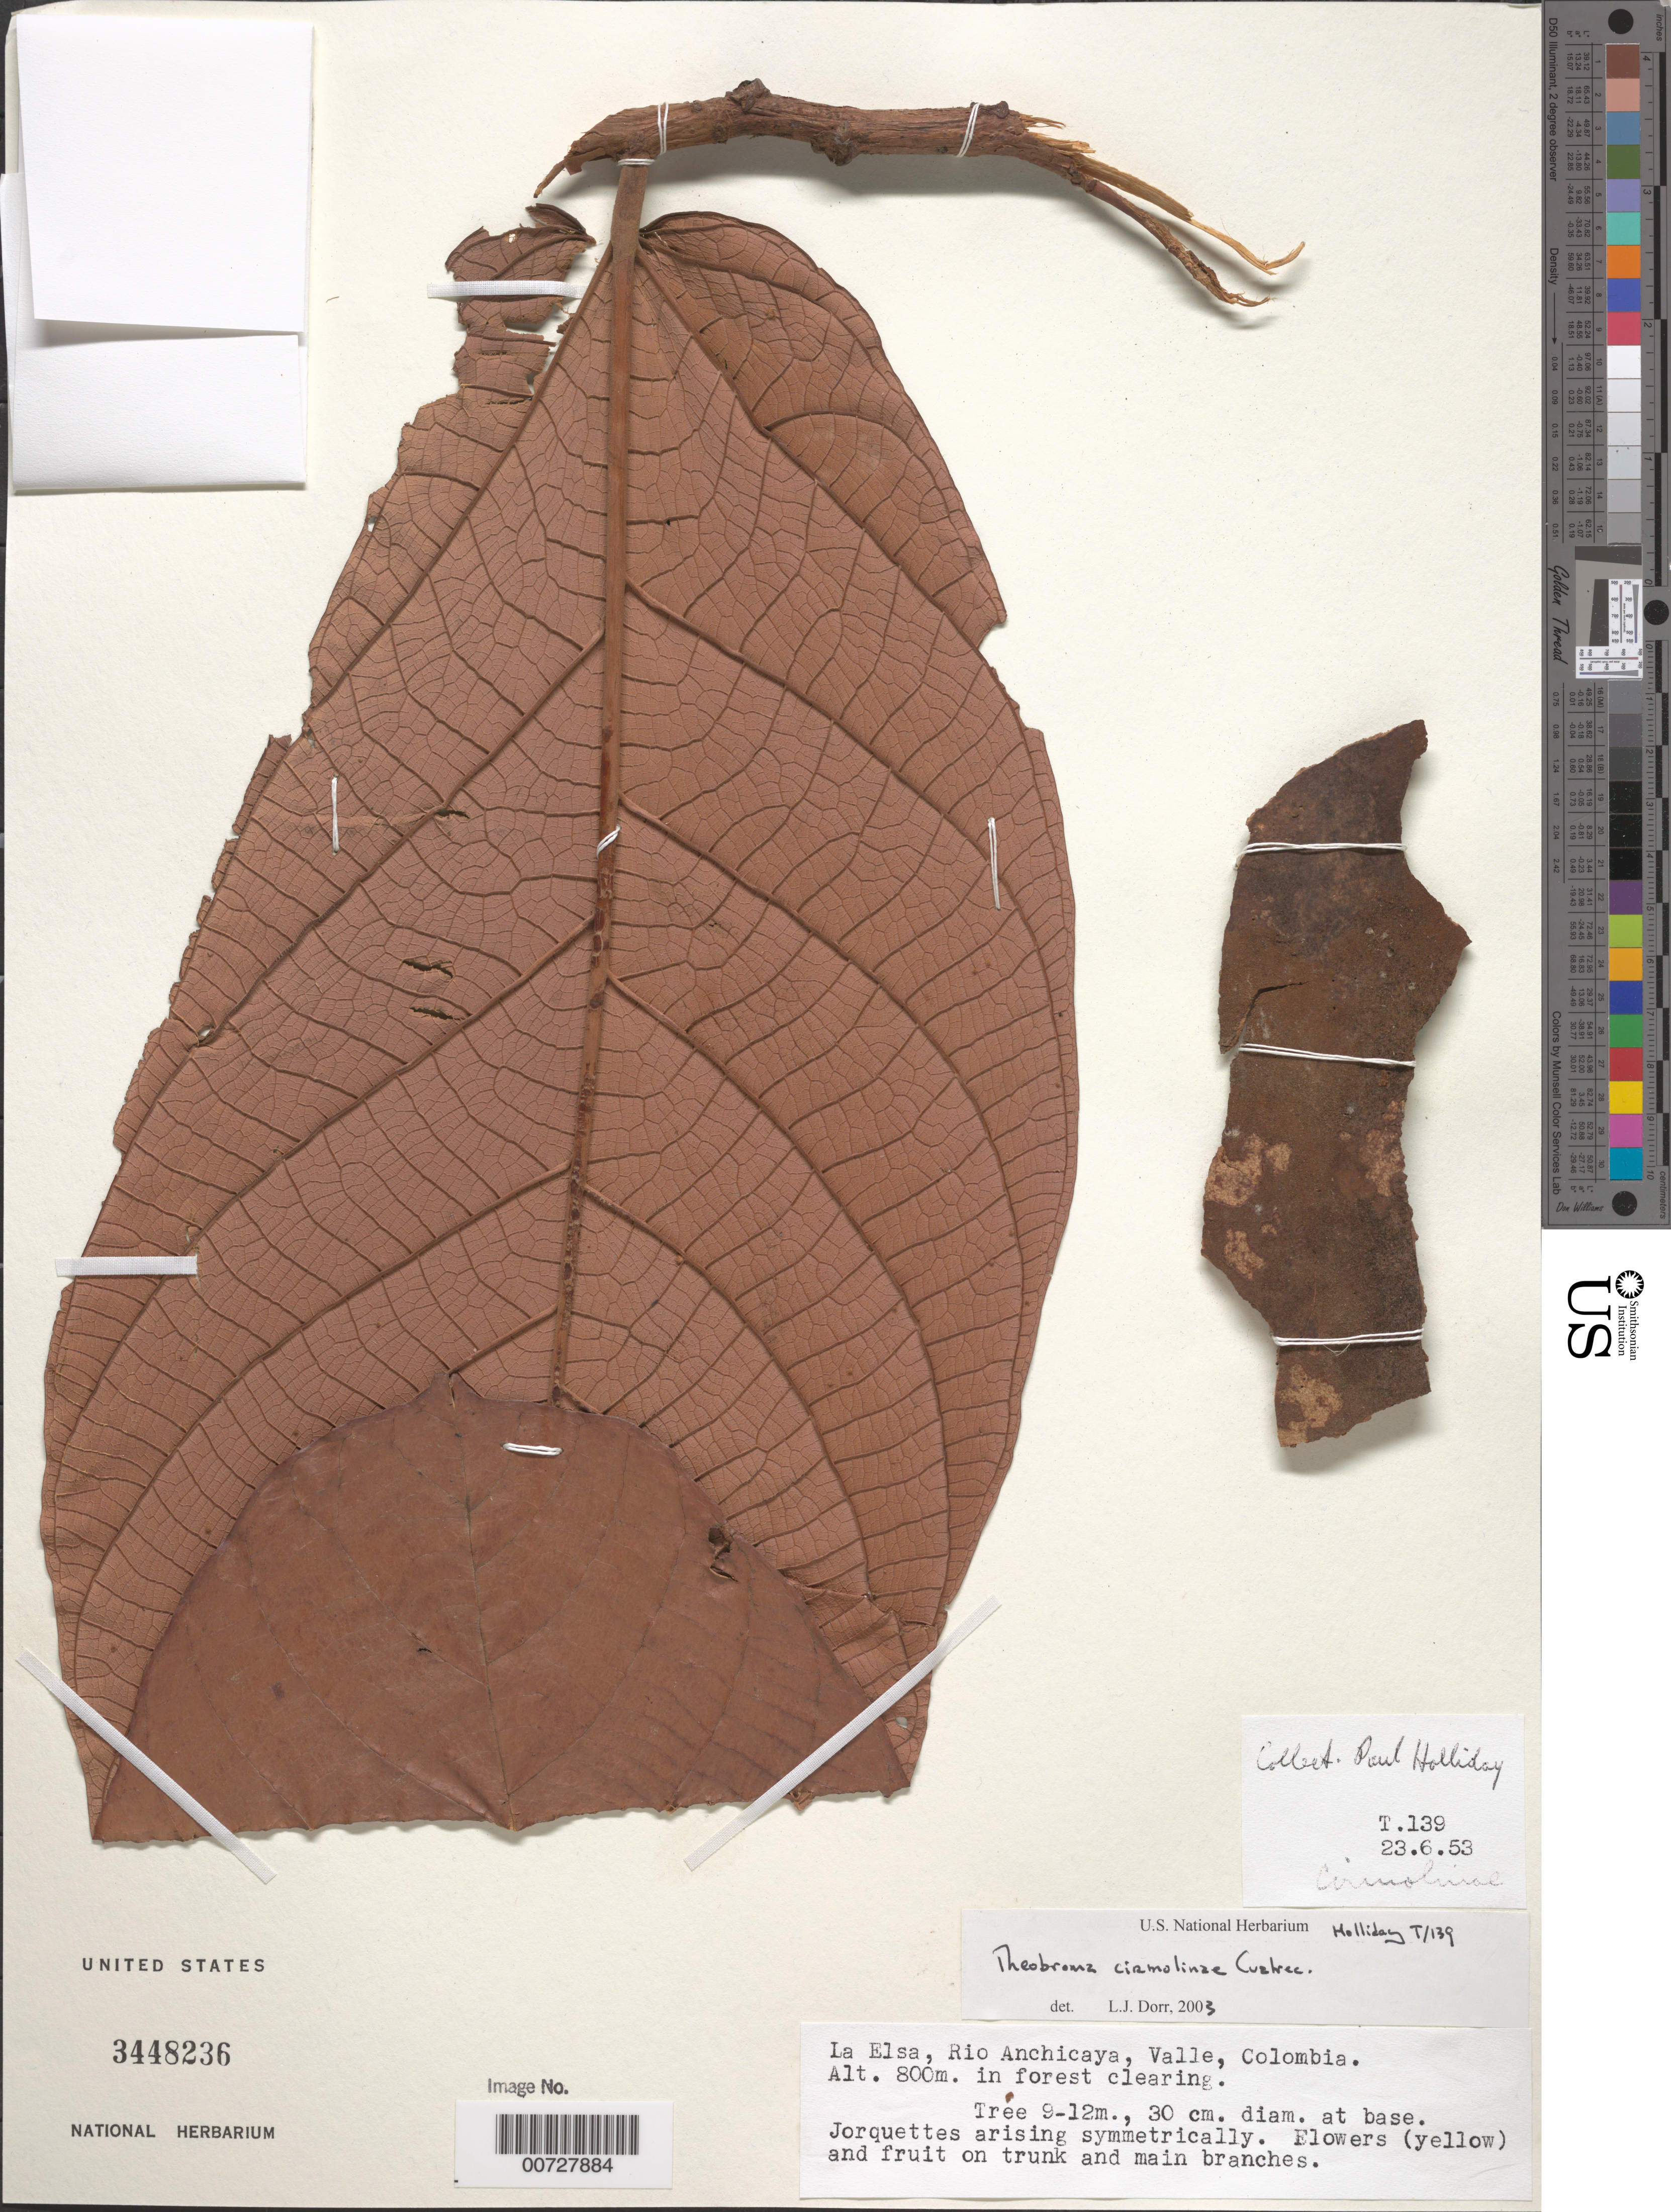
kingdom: Plantae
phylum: Tracheophyta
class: Magnoliopsida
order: Malvales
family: Malvaceae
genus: Theobroma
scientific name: Theobroma cirmolinae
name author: Cuatrec.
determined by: Dorr, L. J., (BOT), Smithsonian Institution - National Museum of Natural History (UNITED STATES)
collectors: P. C. Holliday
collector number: T139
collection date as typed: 23 Jun 1953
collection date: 1953-06-23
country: Colombia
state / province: Valle del Cauca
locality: La Elsa, Rio Anchicaya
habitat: Forest clearing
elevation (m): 800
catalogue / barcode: US 3448236-2